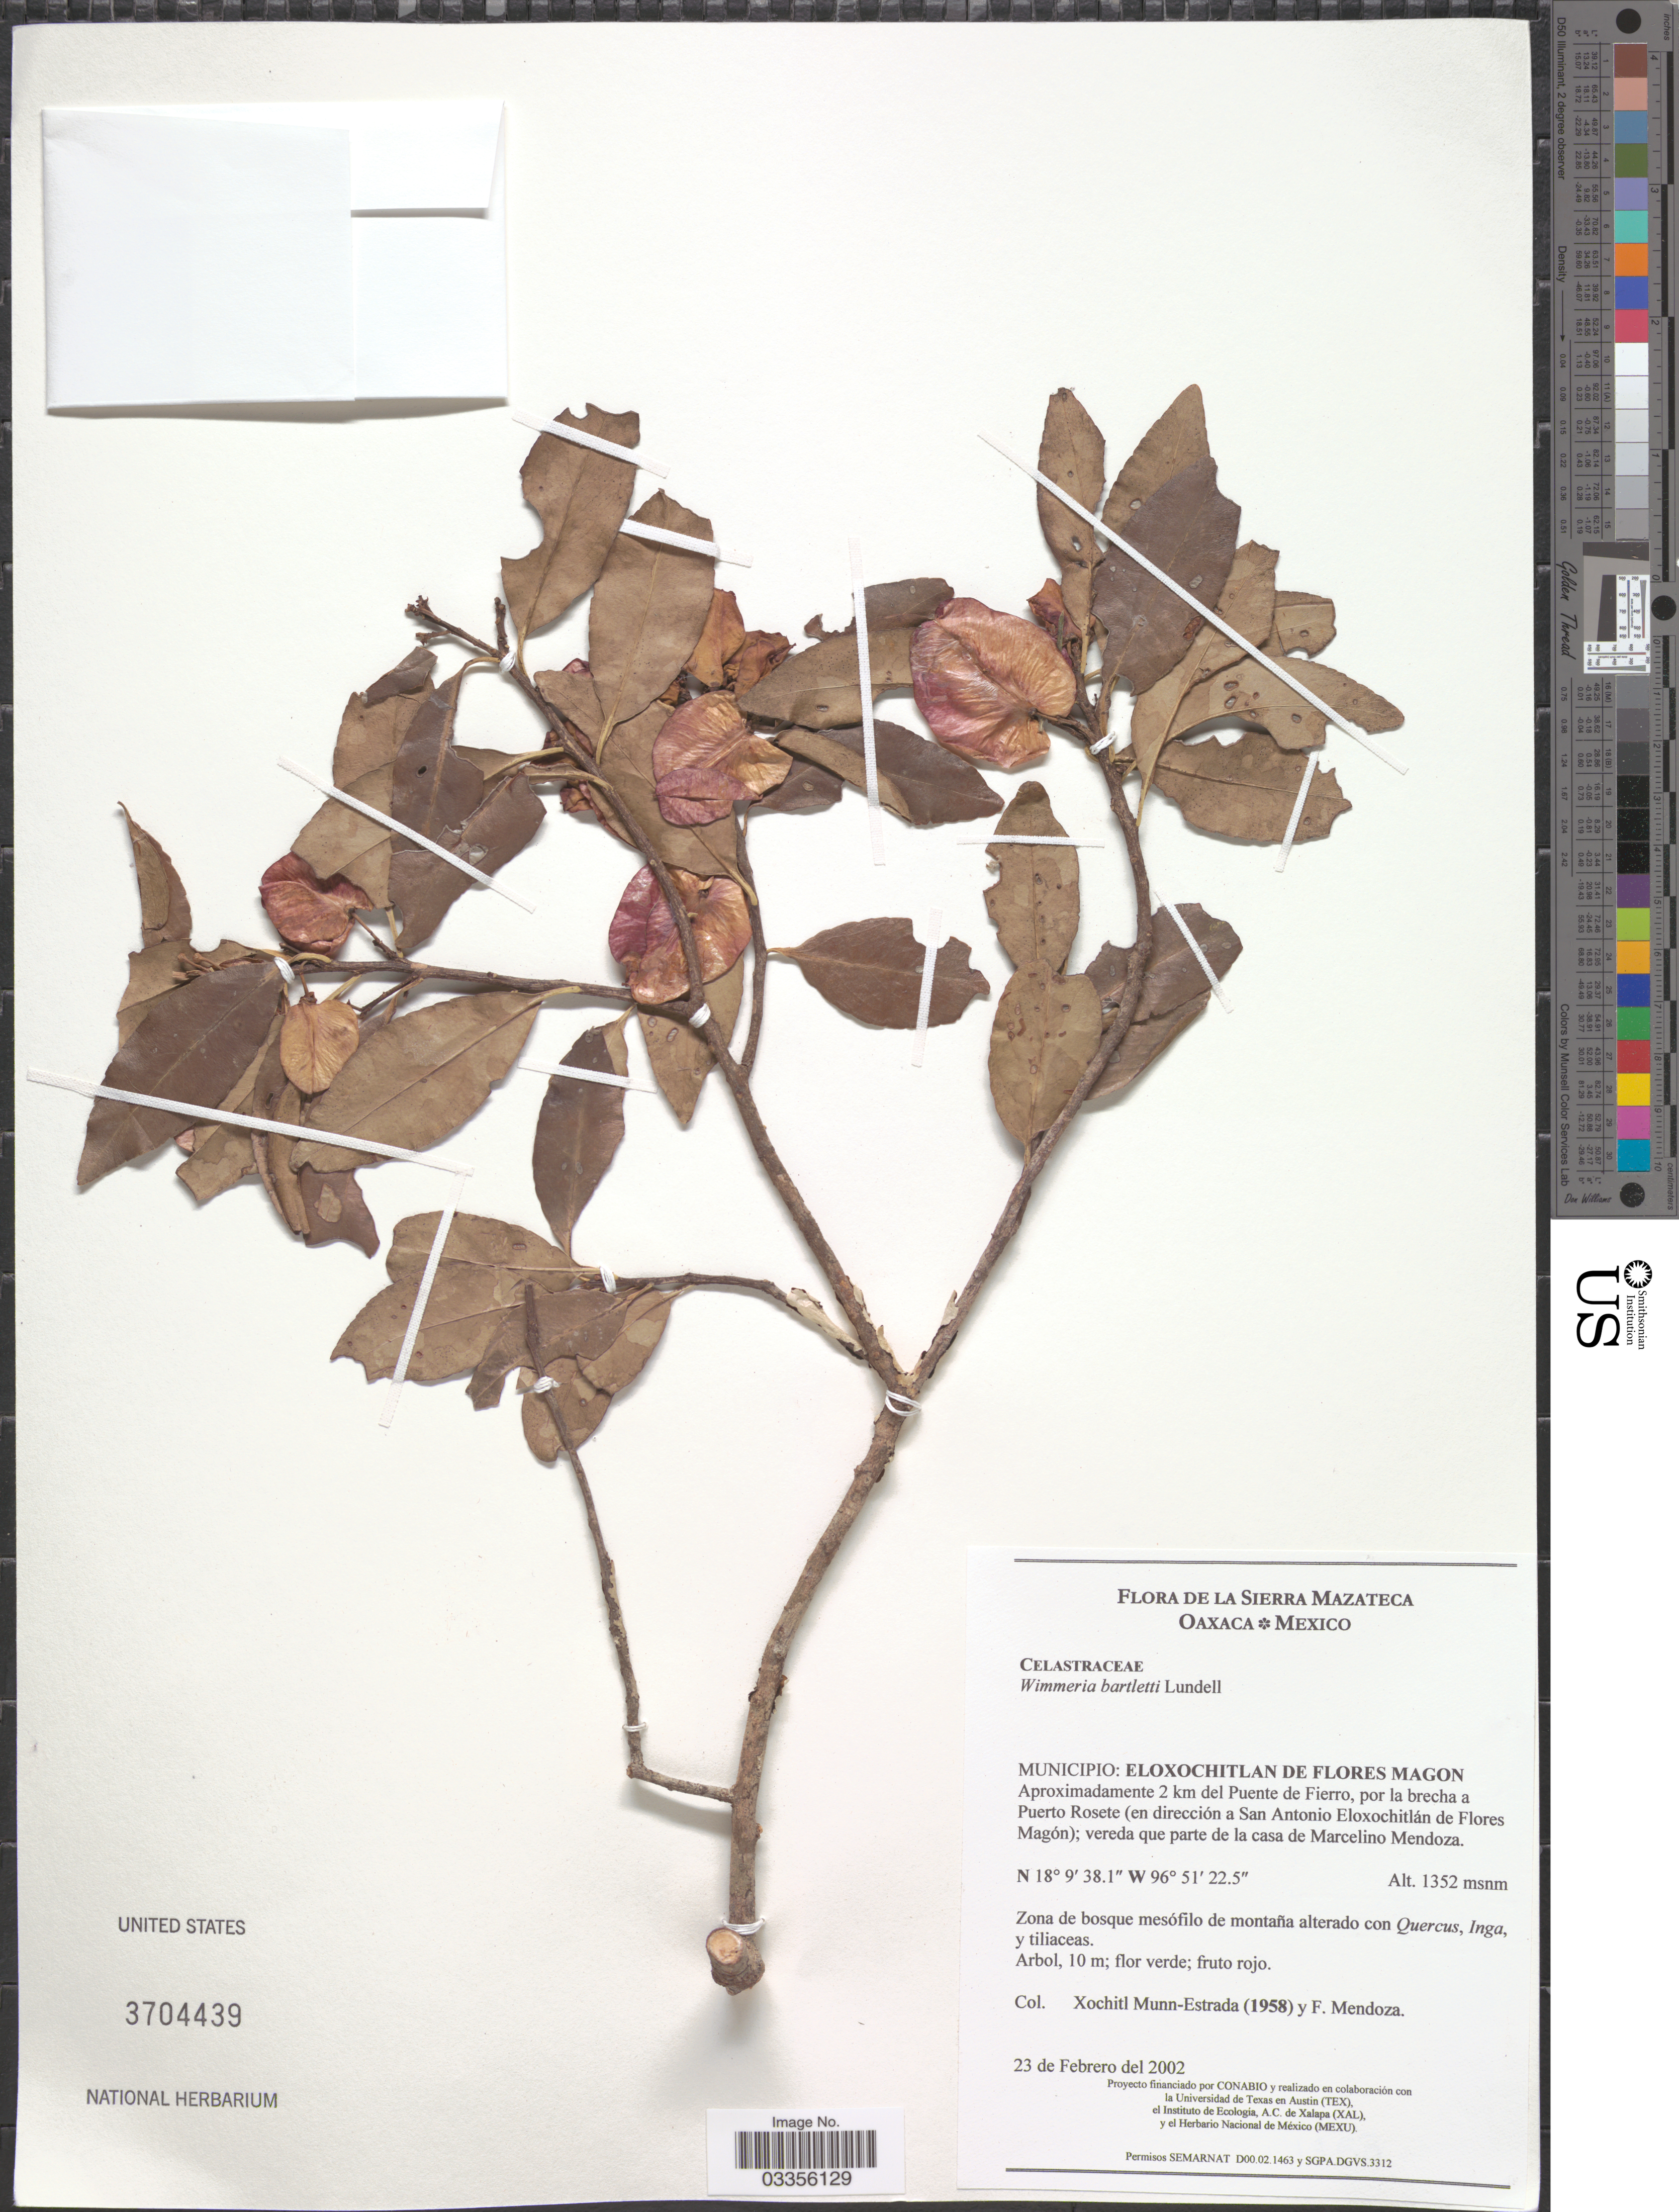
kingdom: Plantae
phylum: Tracheophyta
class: Magnoliopsida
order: Celastrales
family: Celastraceae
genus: Wimmeria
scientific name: Wimmeria bartlettii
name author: Lundell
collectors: X. Munn-Estrada & F. Mendoza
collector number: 1958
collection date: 2002-02-23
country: Mexico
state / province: Oaxaca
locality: La Sierra Mazateca. Municipio: Eloxochitlan de Flores Magon. Aproximadamente 2 km del Puente de Fierro, por la brecha a Puerto Rosete (en dirección a San Antonio Eloxochitlán de Flores Magón); vereda que parte de la casa de Marcelino Mendoza.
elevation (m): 1352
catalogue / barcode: US 3704439